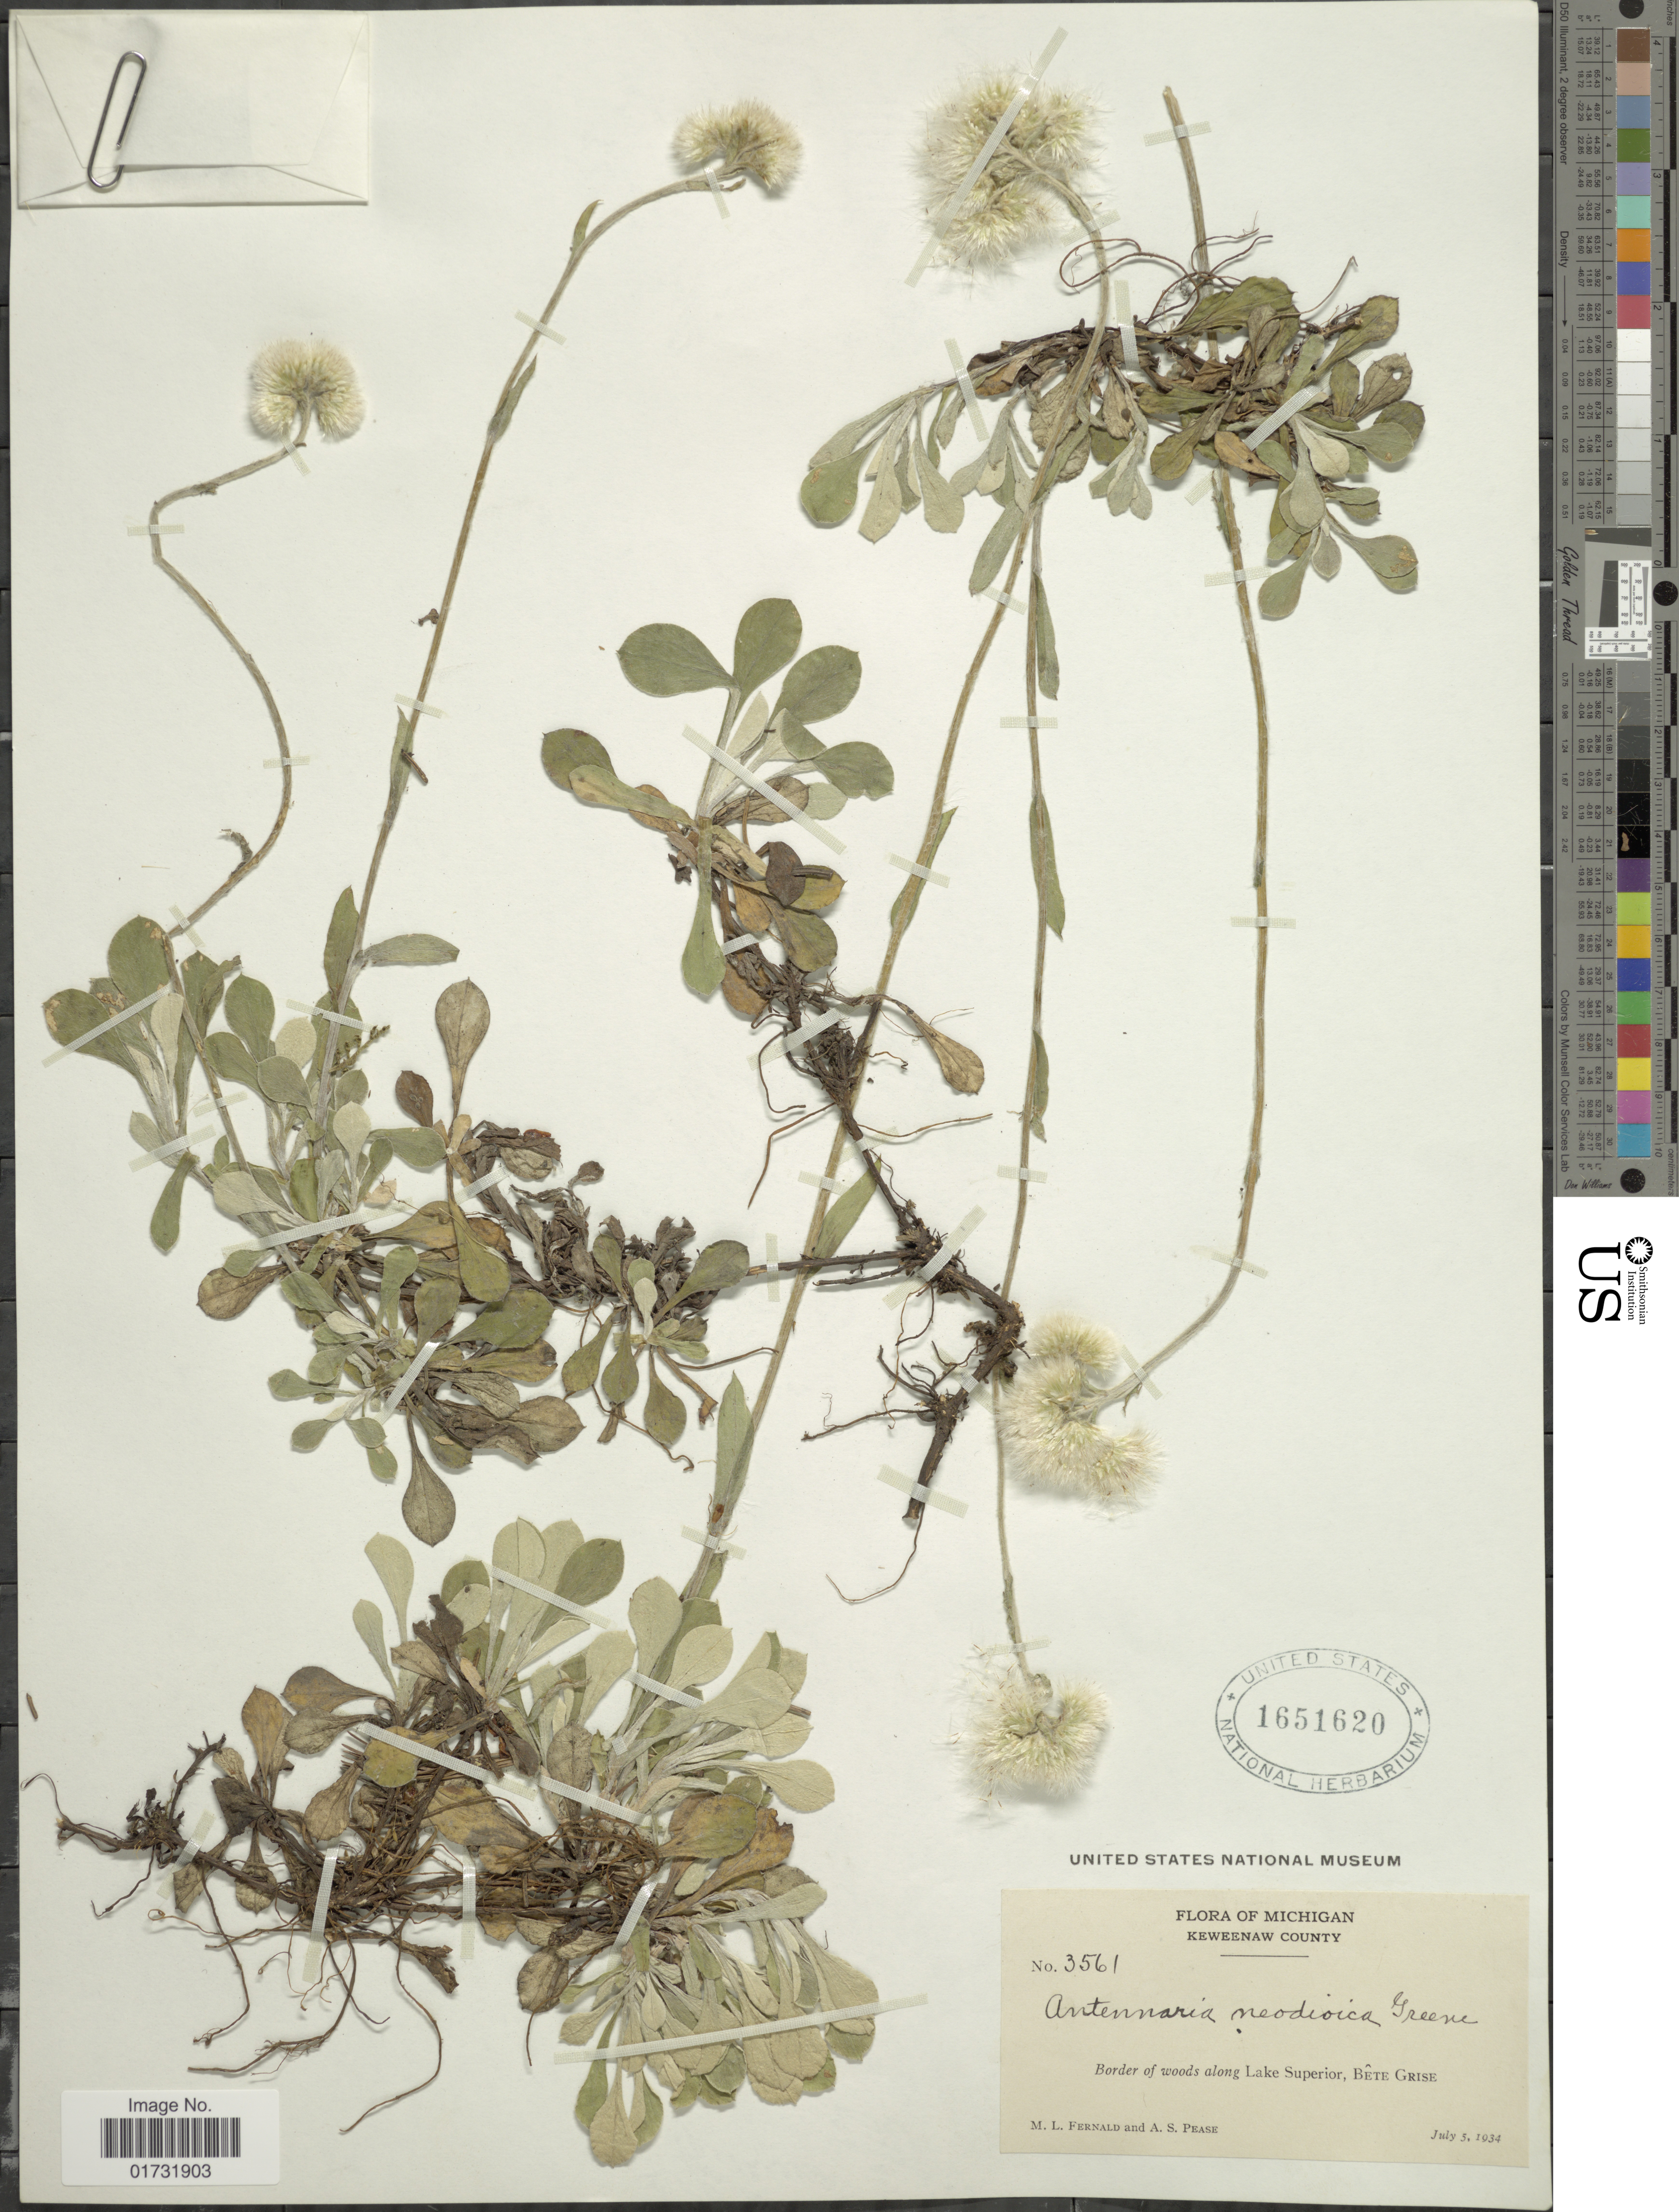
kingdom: Plantae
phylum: Tracheophyta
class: Magnoliopsida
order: Asterales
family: Asteraceae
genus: Antennaria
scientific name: Antennaria neodioica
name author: Greene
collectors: M. L. Fernald & A. S. Pease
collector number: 3561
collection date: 1934-07-05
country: United States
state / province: Michigan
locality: Keweenaw County. along Lake Superior, Bête Grise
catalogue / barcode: US 1651620